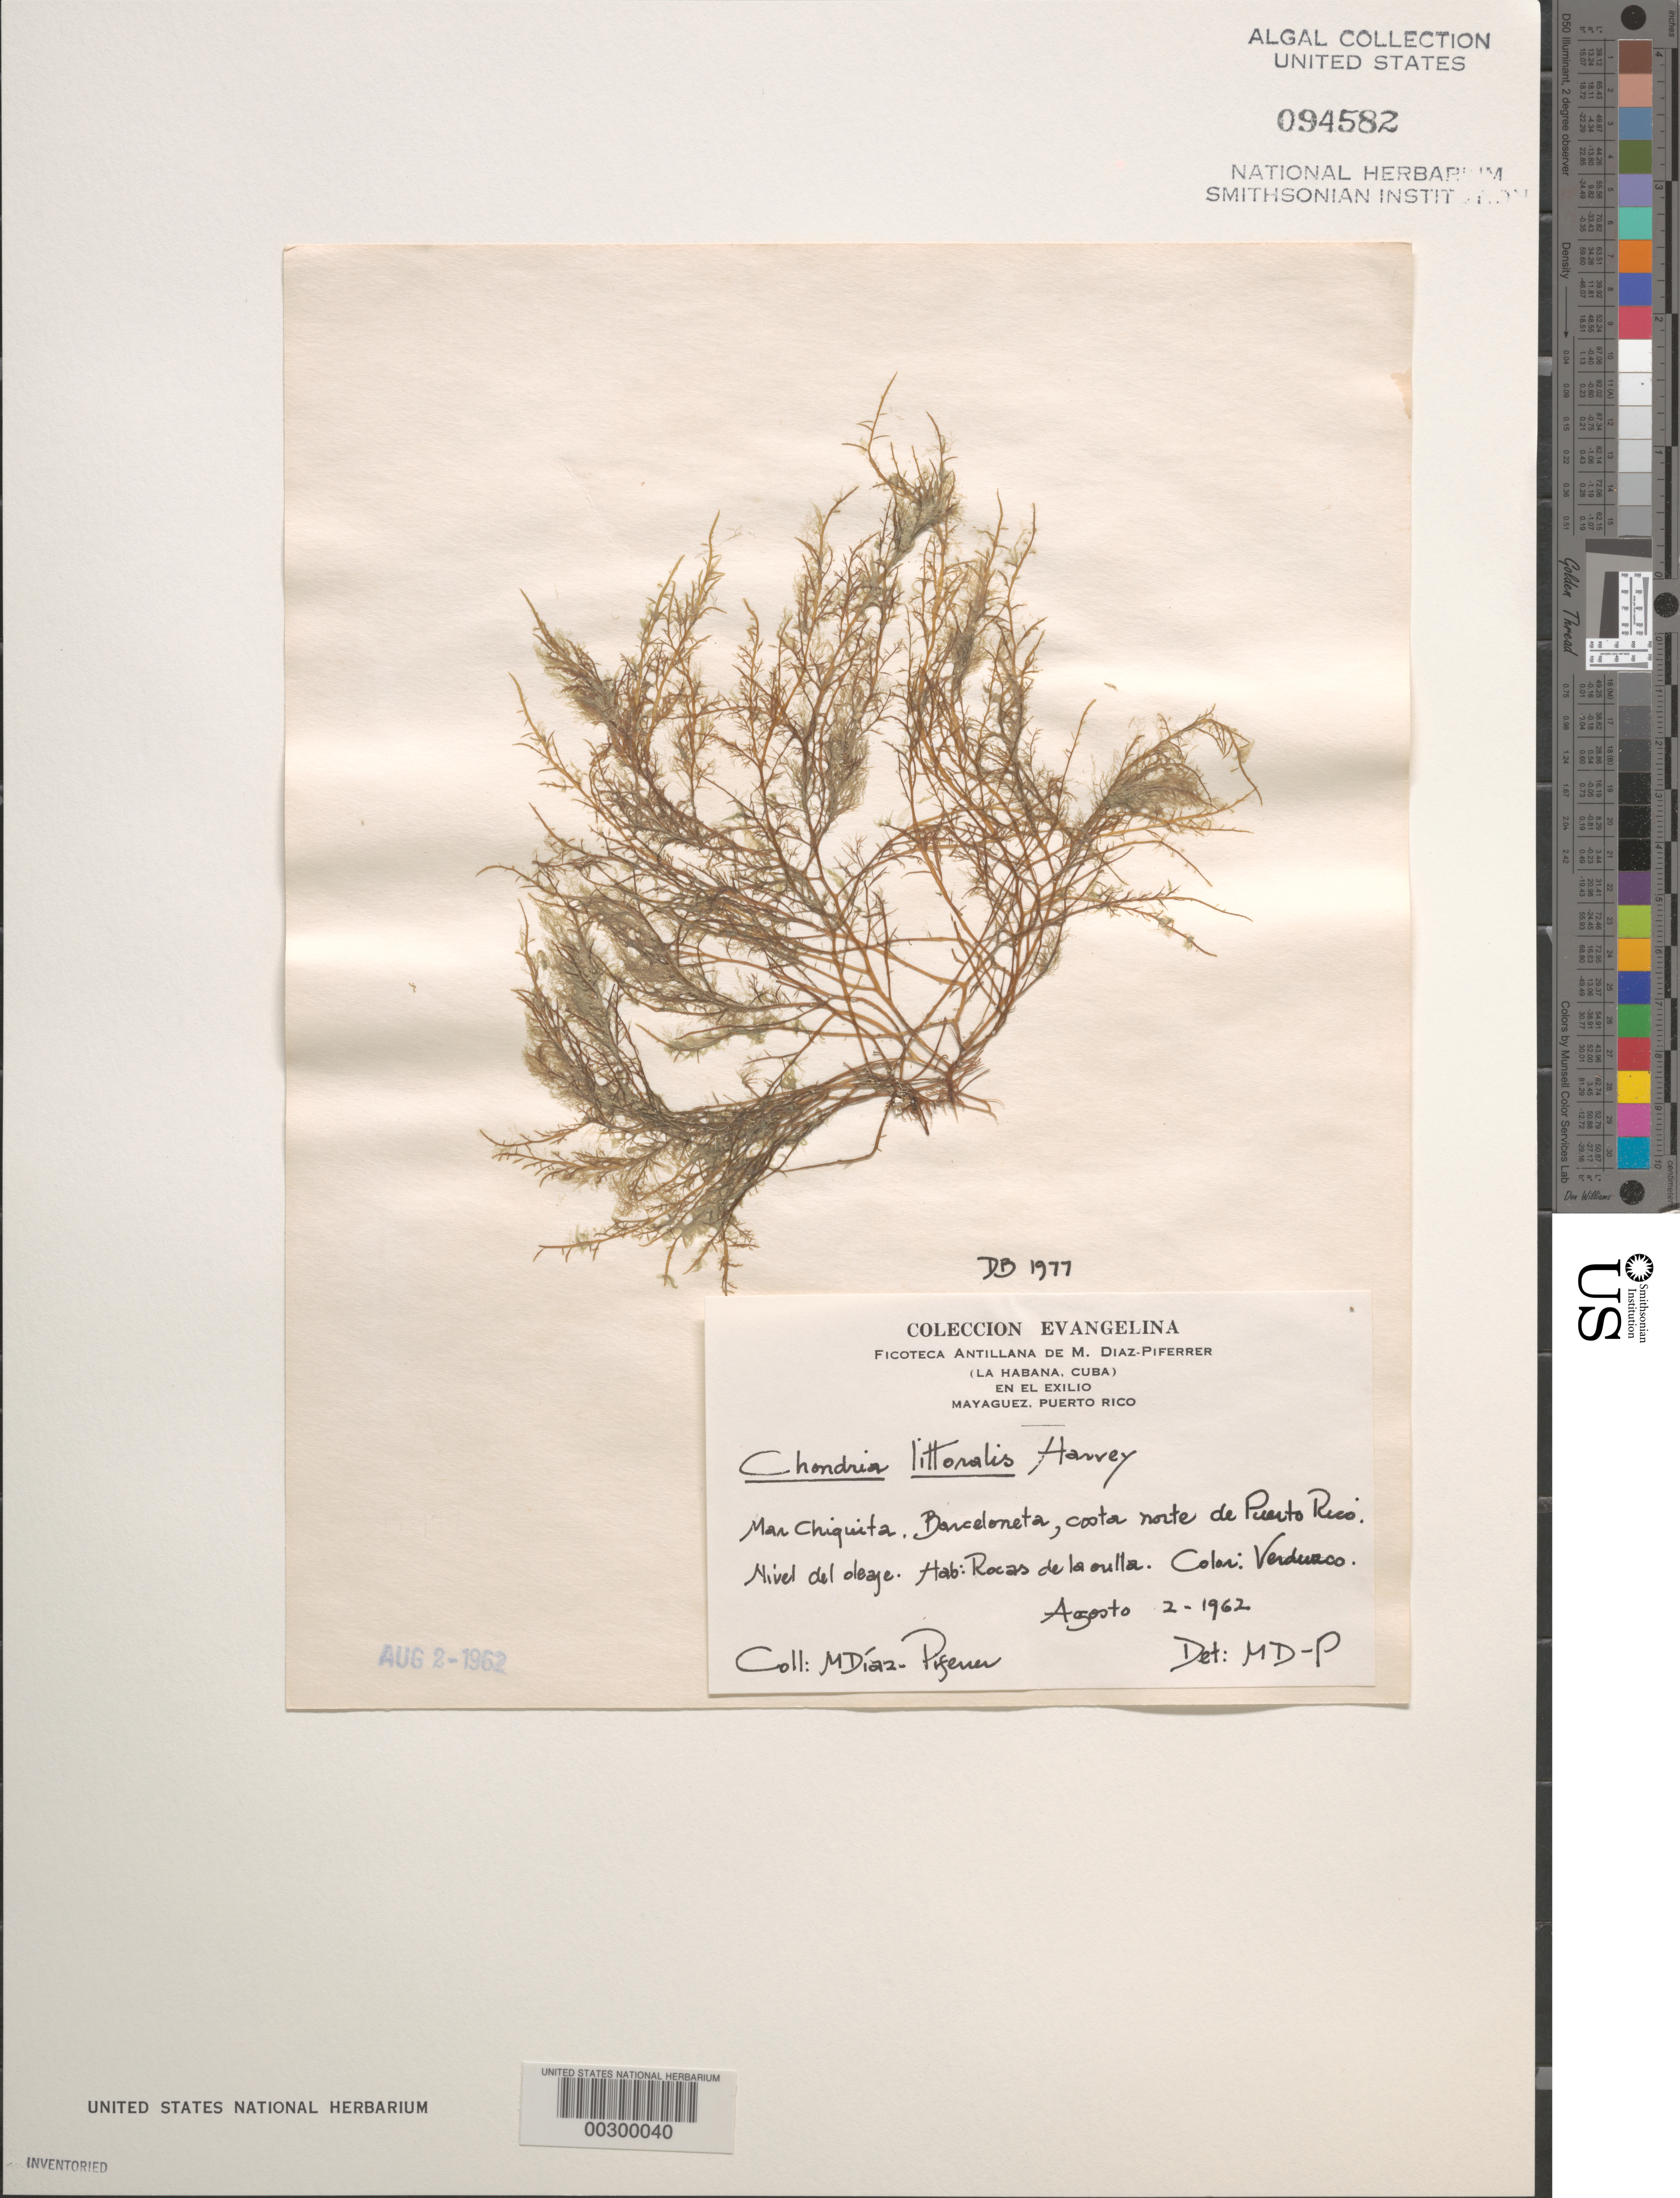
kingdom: Plantae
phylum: Rhodophyta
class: Florideophyceae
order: Ceramiales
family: Rhodomelaceae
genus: Chondria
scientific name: Chondria littoralis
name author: Harv.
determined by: Diaz-Piferrer, M.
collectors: M. Diaz-Piferrer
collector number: Db-1977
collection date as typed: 02 Aug 1962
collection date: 1962-08-02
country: Puerto Rico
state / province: Barceloneta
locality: Mar Chiquita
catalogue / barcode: US 94582